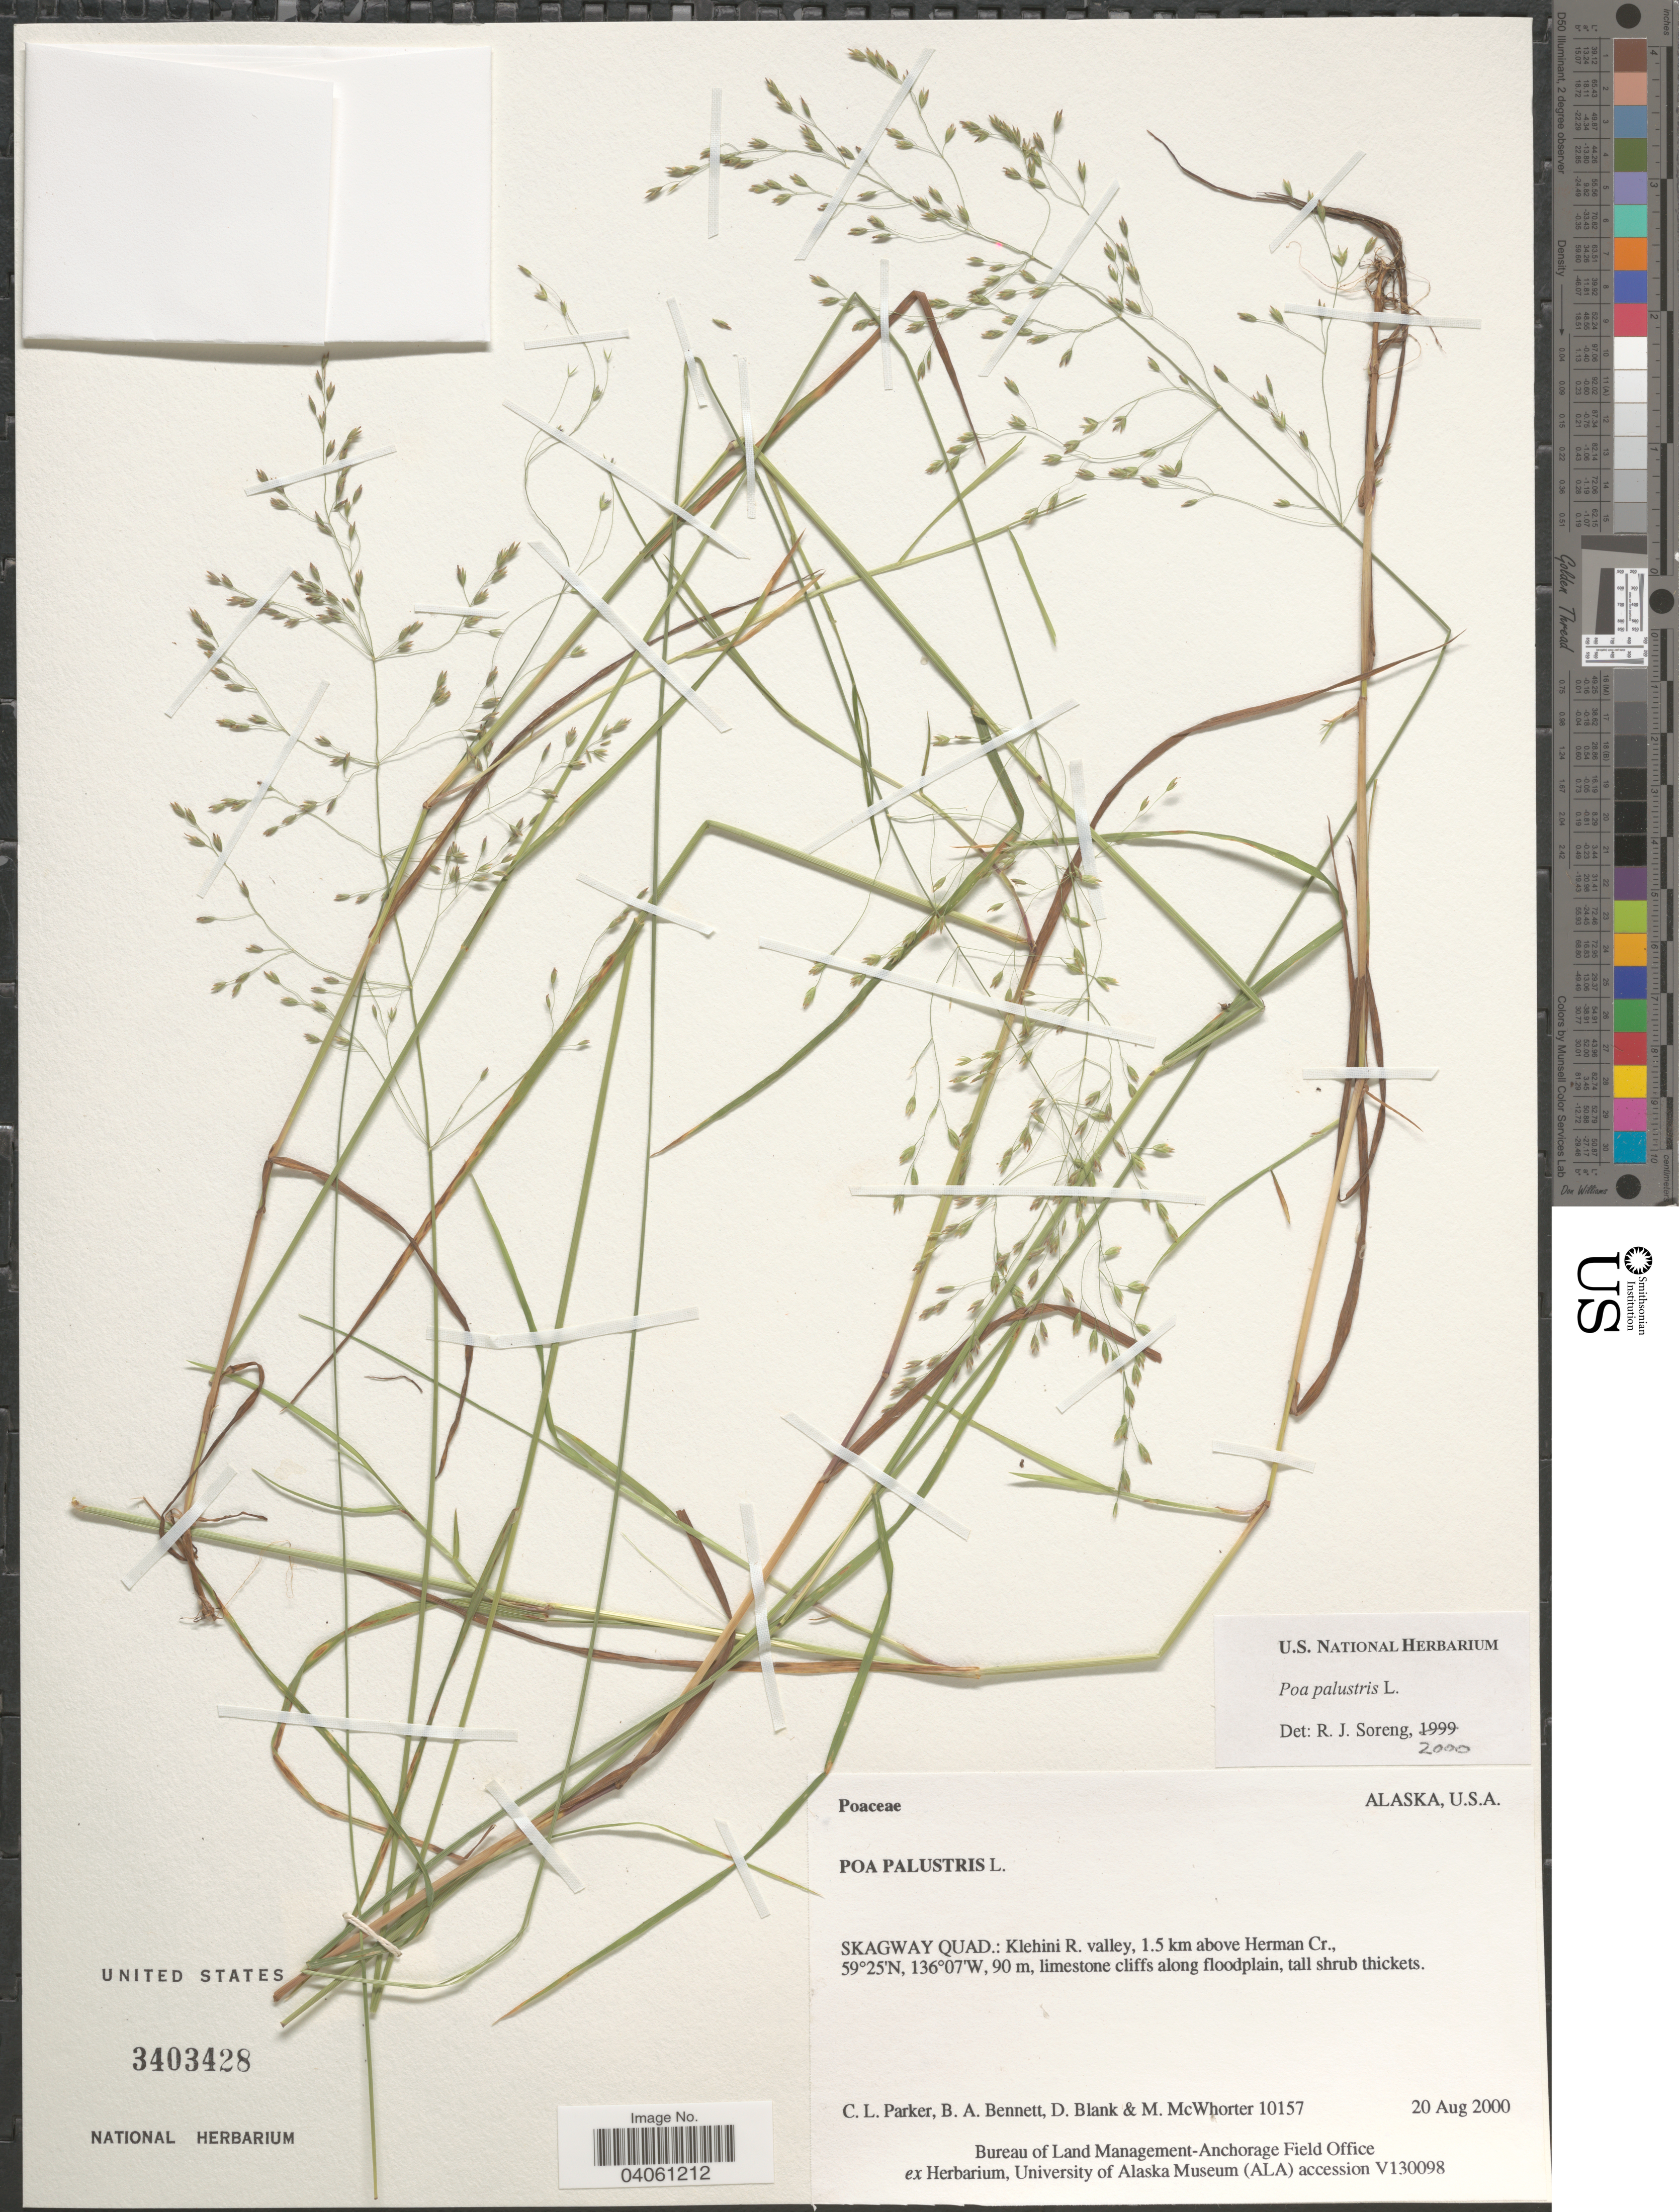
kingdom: Plantae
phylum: Tracheophyta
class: Liliopsida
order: Poales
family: Poaceae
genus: Poa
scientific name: Poa palustris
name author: L.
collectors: C. L. Parker, B. A. Bennett, D. Blank & M. McWhorter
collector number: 10157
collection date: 2000-08-20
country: United States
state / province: Alaska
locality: Skagway Quad.: Klehini R. valley, 1.5 km above Herman Cr., limestone cliffs along floodplain, tall shrub thickets.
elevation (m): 90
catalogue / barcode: US 3403428